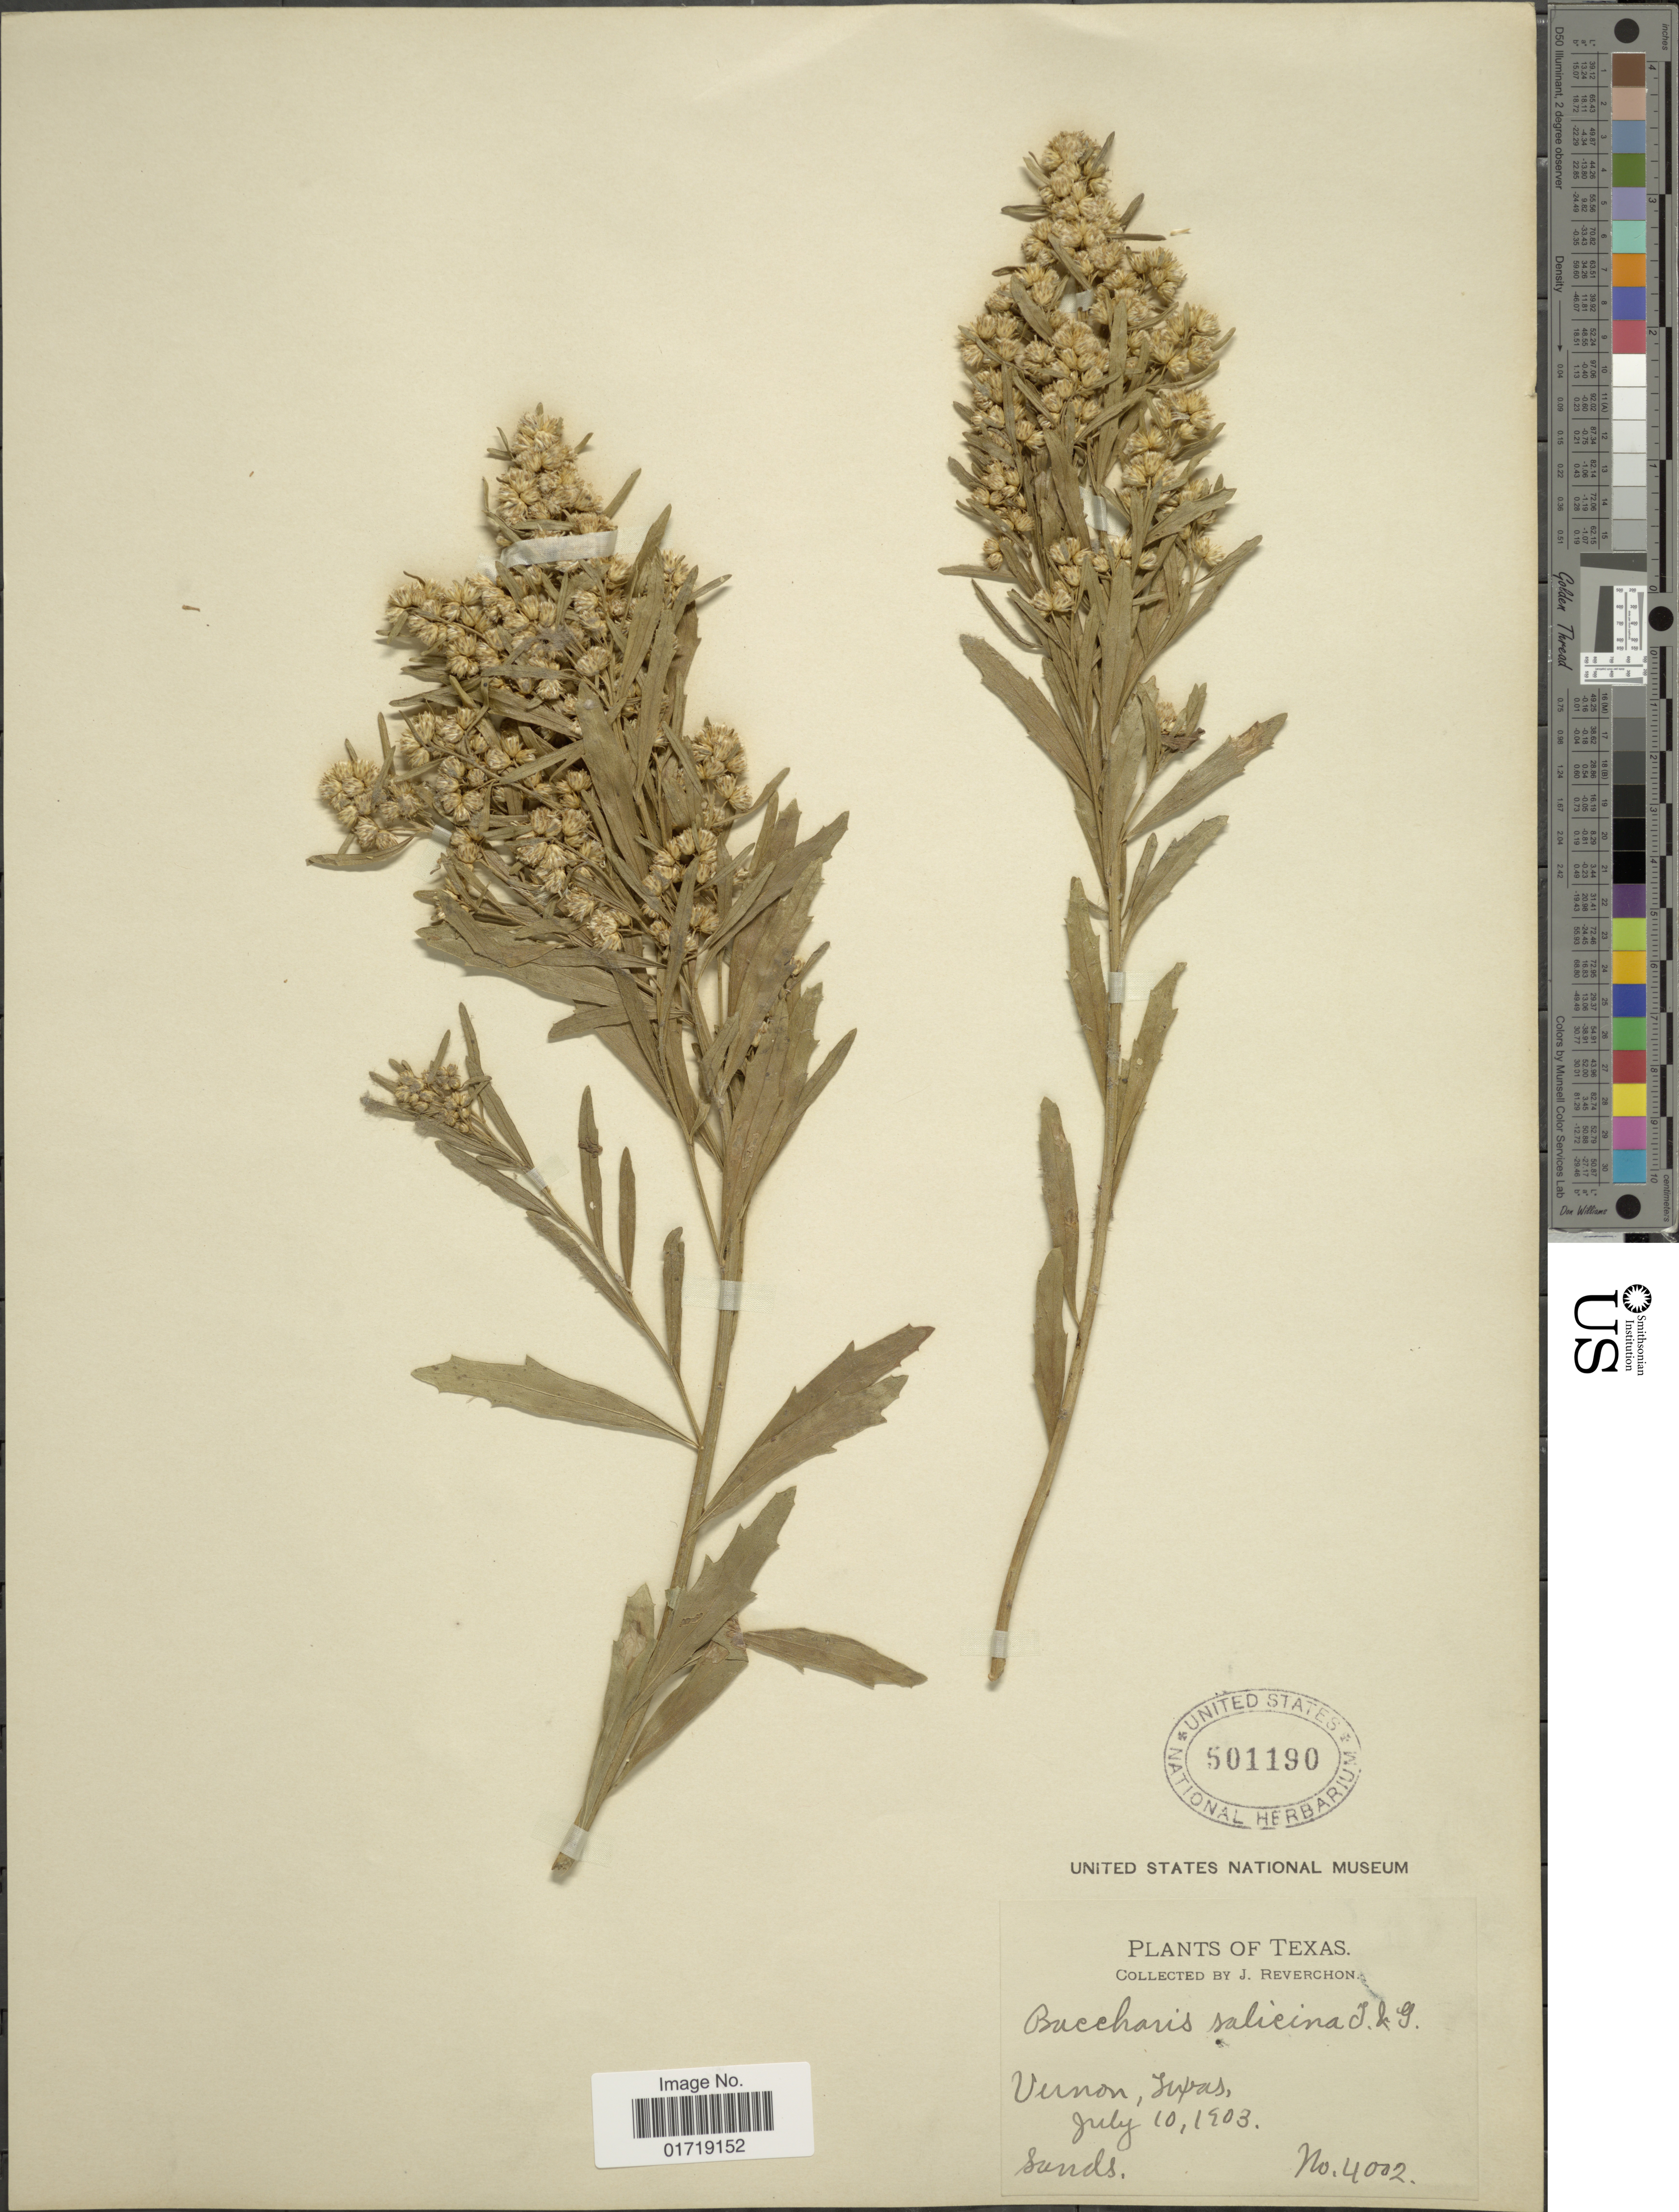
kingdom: Plantae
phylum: Tracheophyta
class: Magnoliopsida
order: Asterales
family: Asteraceae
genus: Baccharis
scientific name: Baccharis salicina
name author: Torr. & A. Gray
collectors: J. Reverchon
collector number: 4002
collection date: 1903-07-10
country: United States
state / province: Texas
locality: Vernon, Texas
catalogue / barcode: US 501190